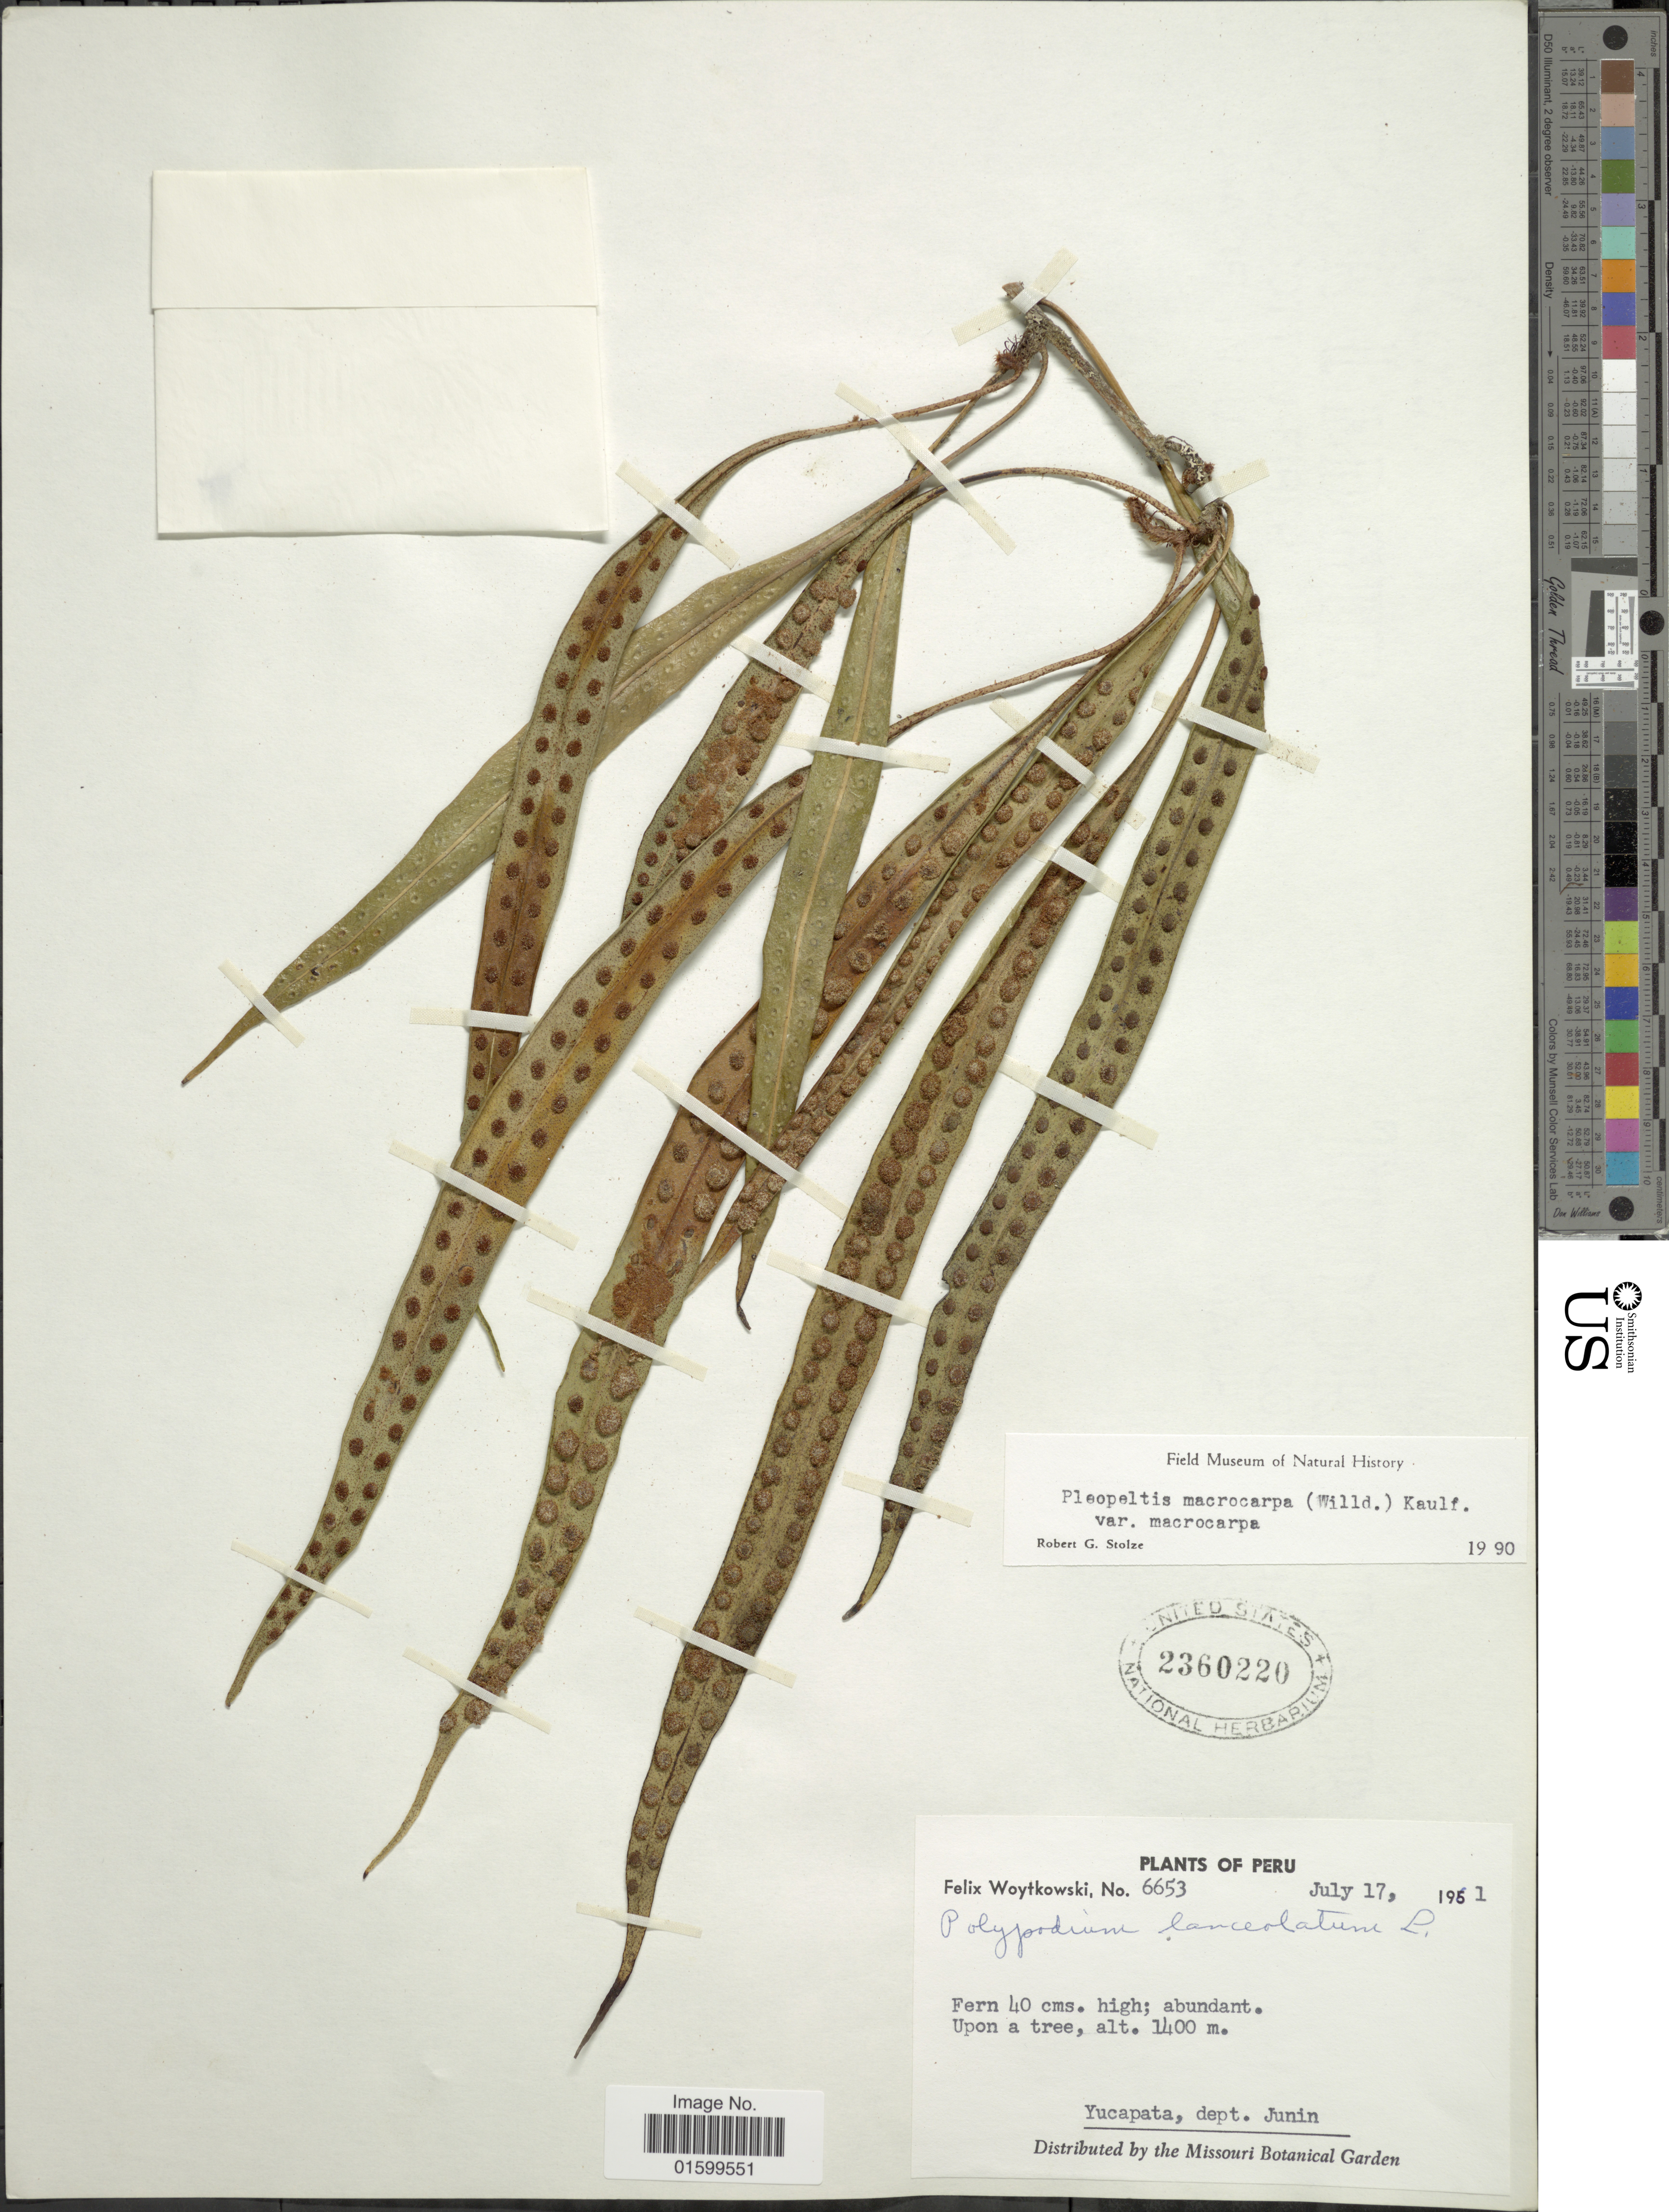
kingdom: Plantae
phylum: Tracheophyta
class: Polypodiopsida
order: Polypodiales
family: Polypodiaceae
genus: Pleopeltis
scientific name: Pleopeltis macrocarpa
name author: (Bory ex Willd.) Kaulf.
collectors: F. Woytkowski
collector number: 6653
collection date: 1961-07-17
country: Peru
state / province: Junín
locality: Yucapata, dept. Junin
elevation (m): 1400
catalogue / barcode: US 2360220